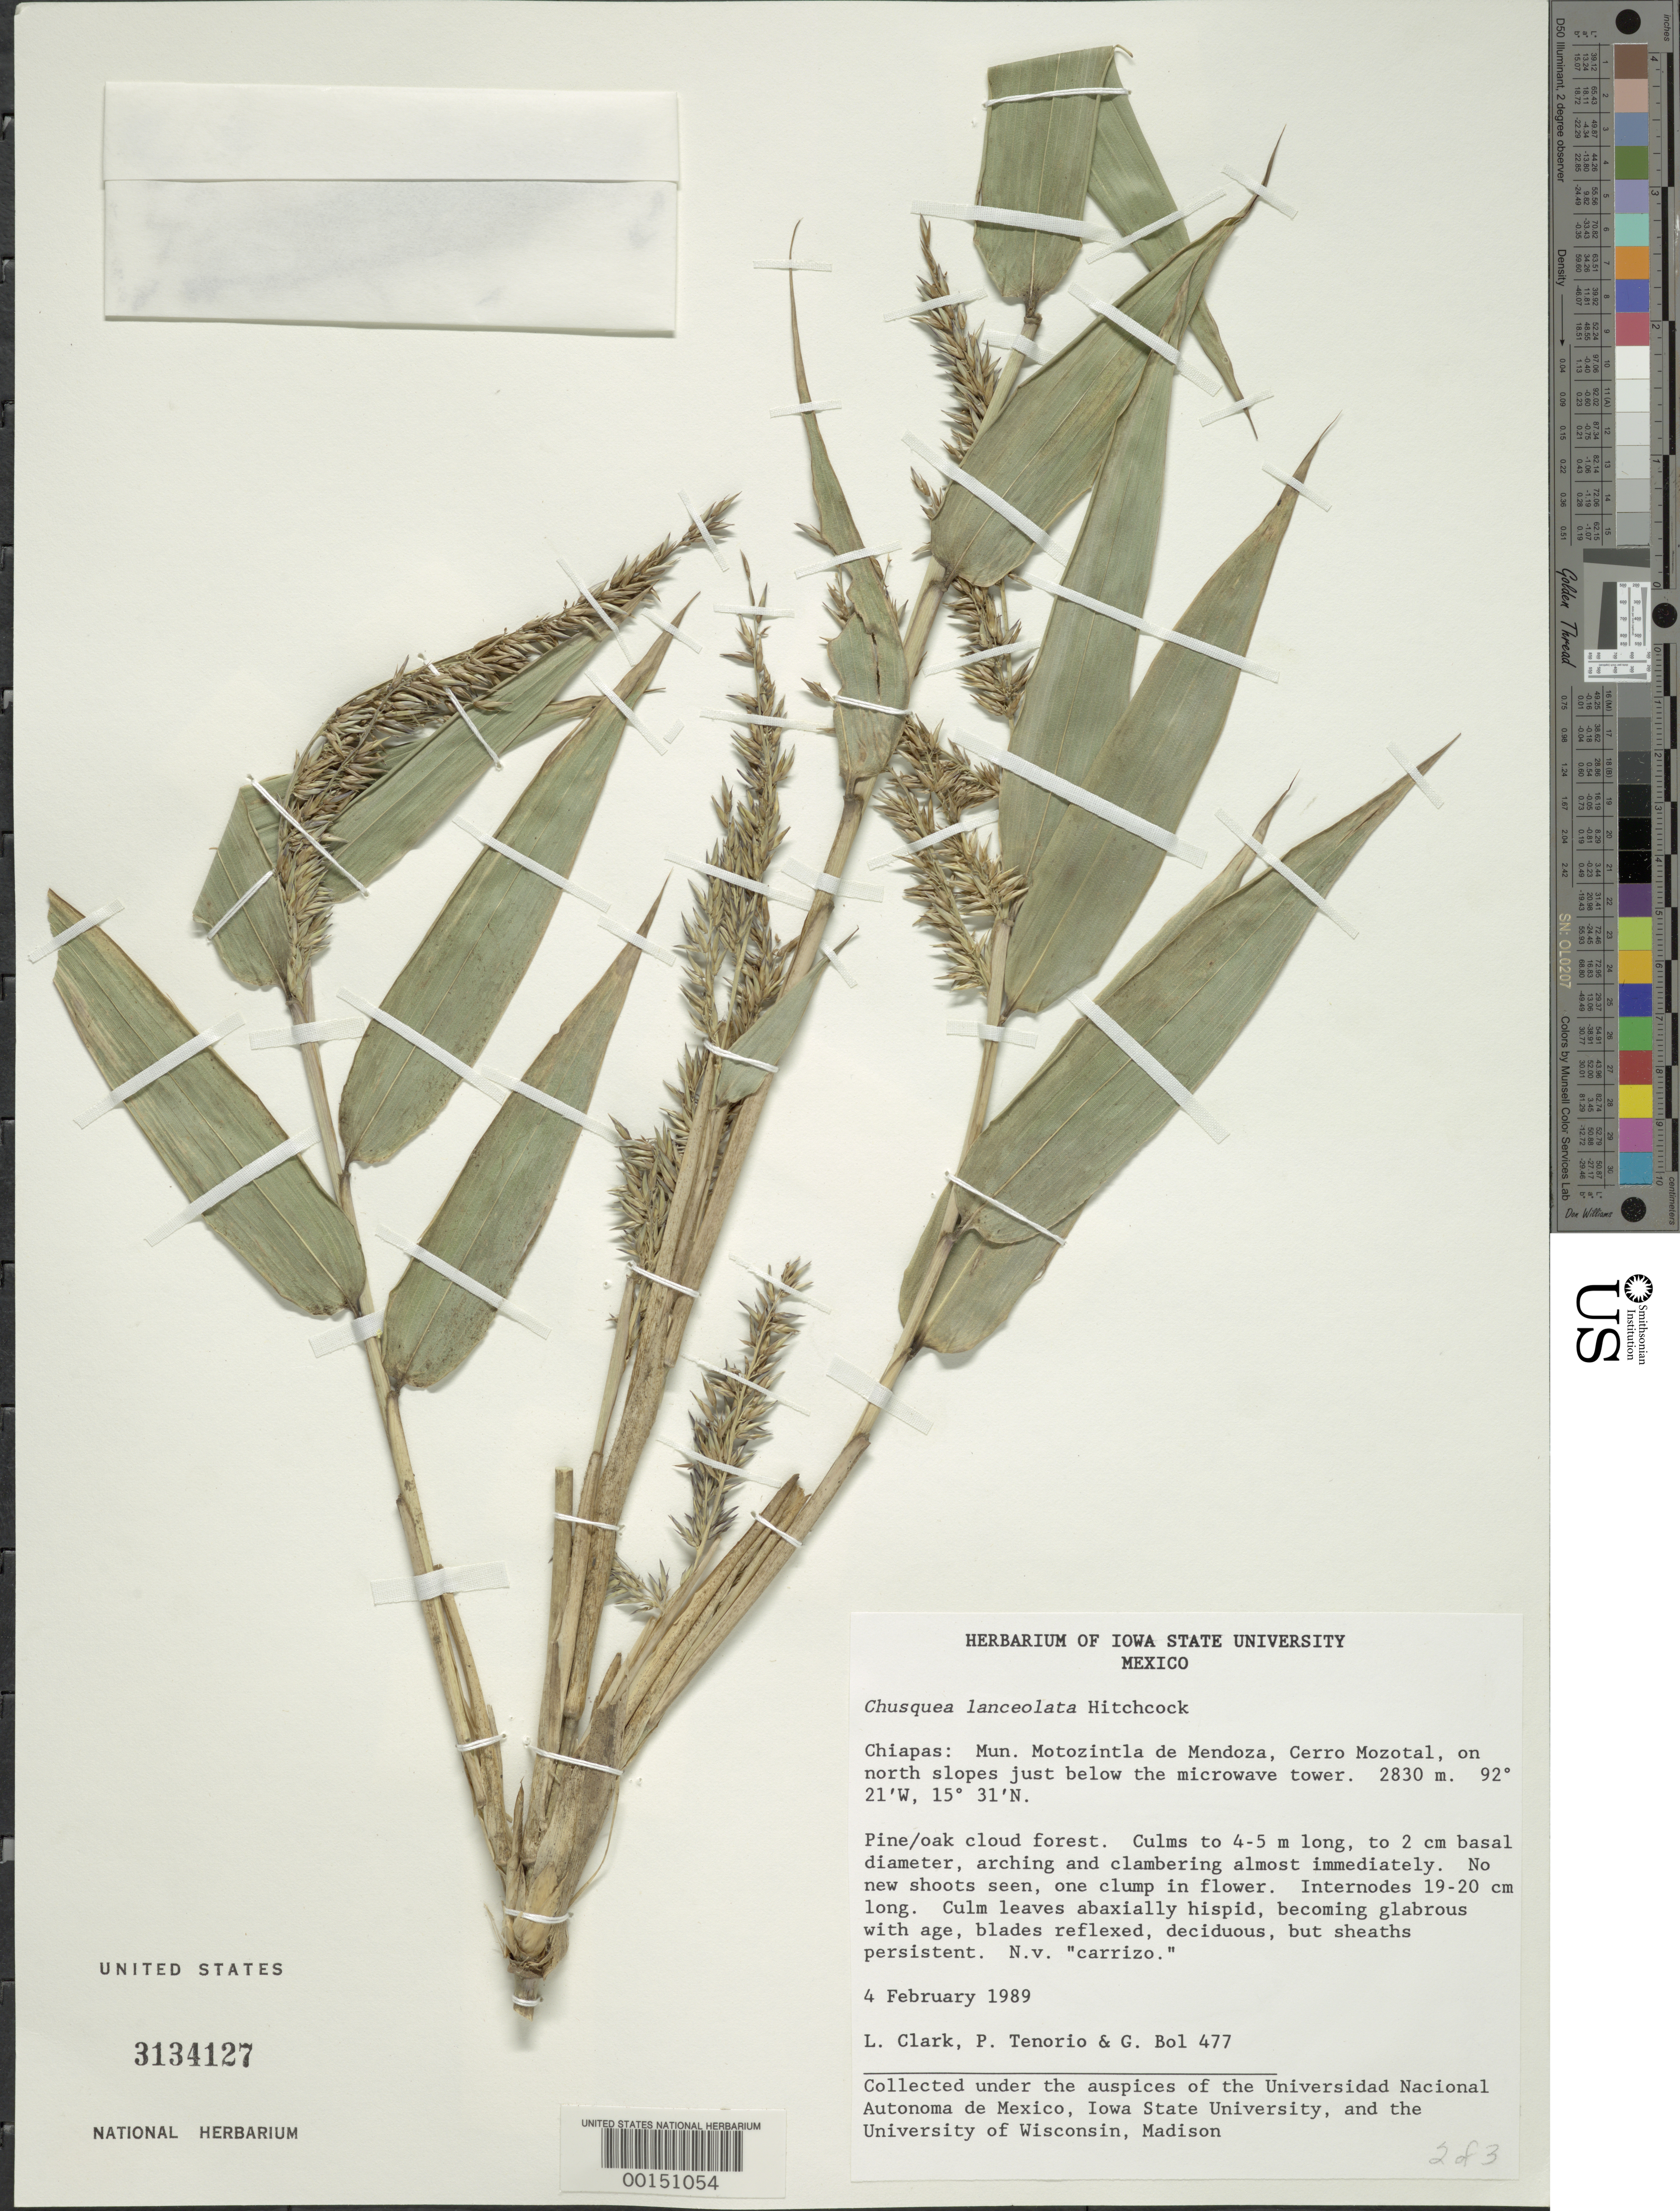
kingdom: Plantae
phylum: Tracheophyta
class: Liliopsida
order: Poales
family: Poaceae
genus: Chusquea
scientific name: Chusquea lanceolata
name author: Hitchc. in C.V. Morton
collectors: L. G. Clark, P. Tenorio L. & G. Bol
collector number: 477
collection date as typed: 04 Feb 1989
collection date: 1989-02-04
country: Mexico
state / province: Chiapas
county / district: Motozintla de Mendoza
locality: Cerro Mozotal, on N slopes just below the microwave tower.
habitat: Pine/oak cloud forest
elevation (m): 2830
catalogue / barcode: US 3134127